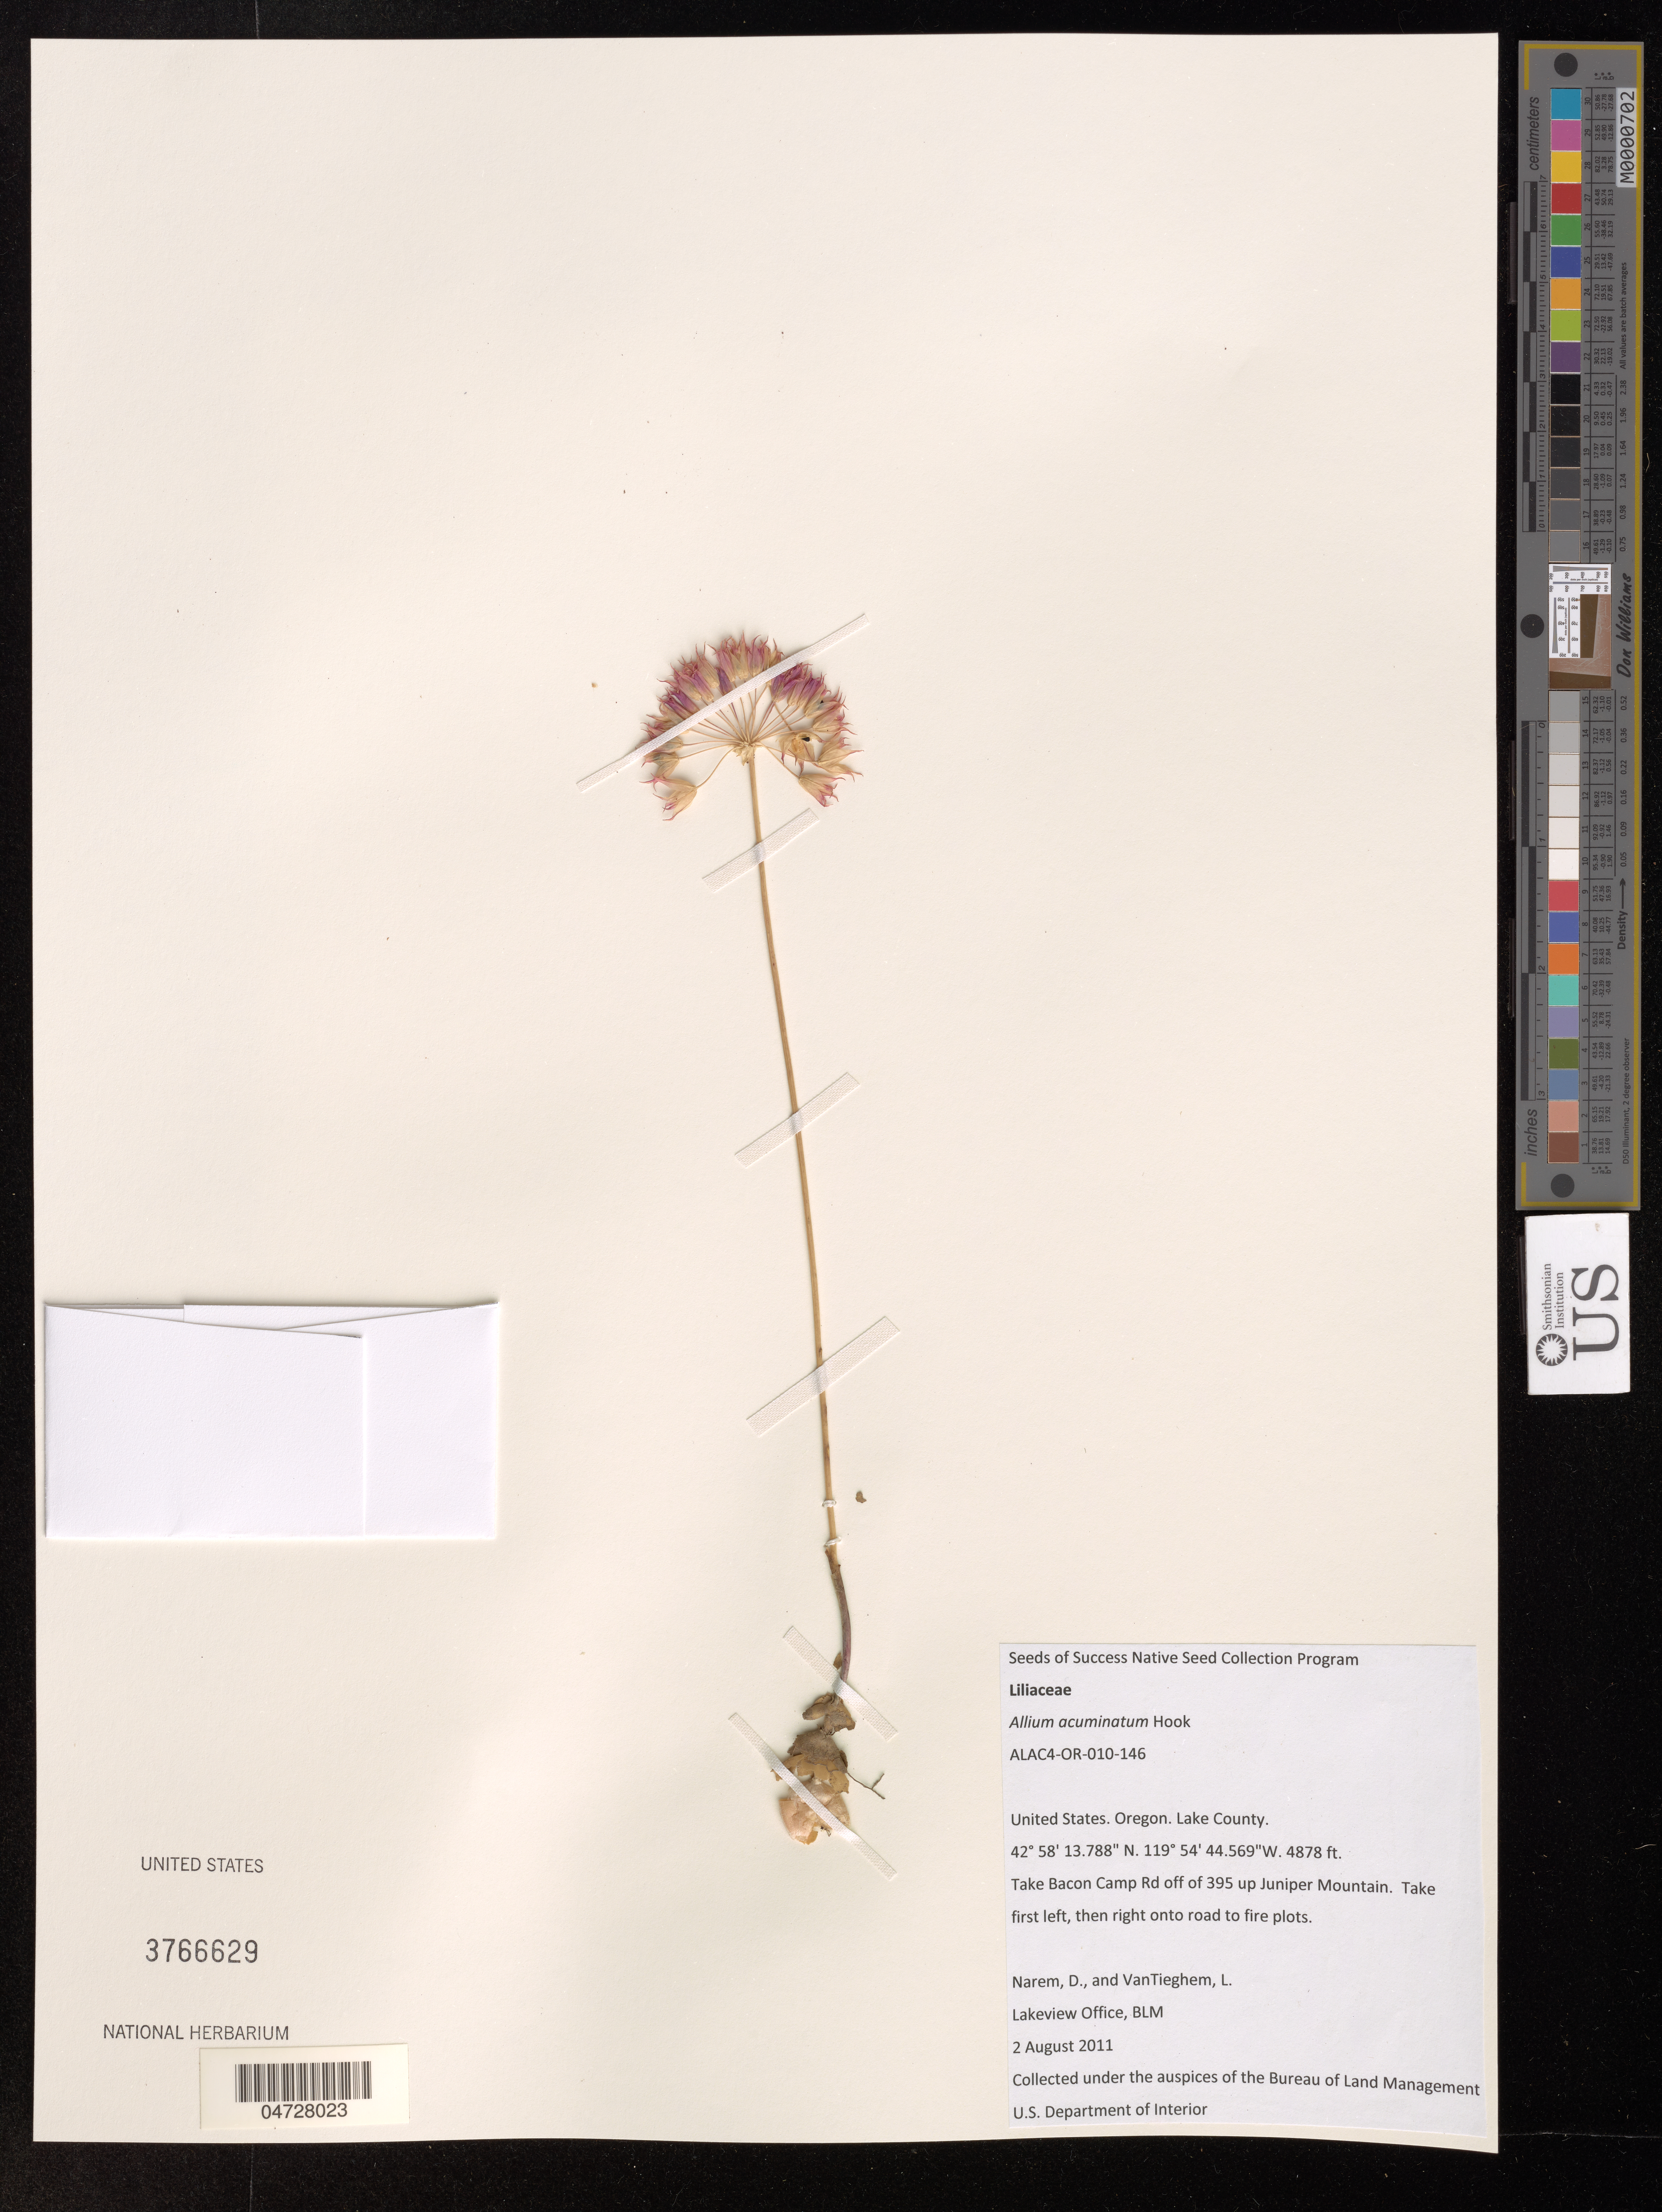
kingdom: Plantae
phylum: Tracheophyta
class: Liliopsida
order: Asparagales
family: Amaryllidaceae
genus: Allium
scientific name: Allium acuminatum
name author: Hook.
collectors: D. Narem & L. VanTieghem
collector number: ALAC4-OR-010-146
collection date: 2011-08-02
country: United States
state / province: Oregon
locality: Lake County, Take Bacon Camp Rd off of 395 up Juniper Mountain.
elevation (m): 1487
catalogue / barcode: US 3766629